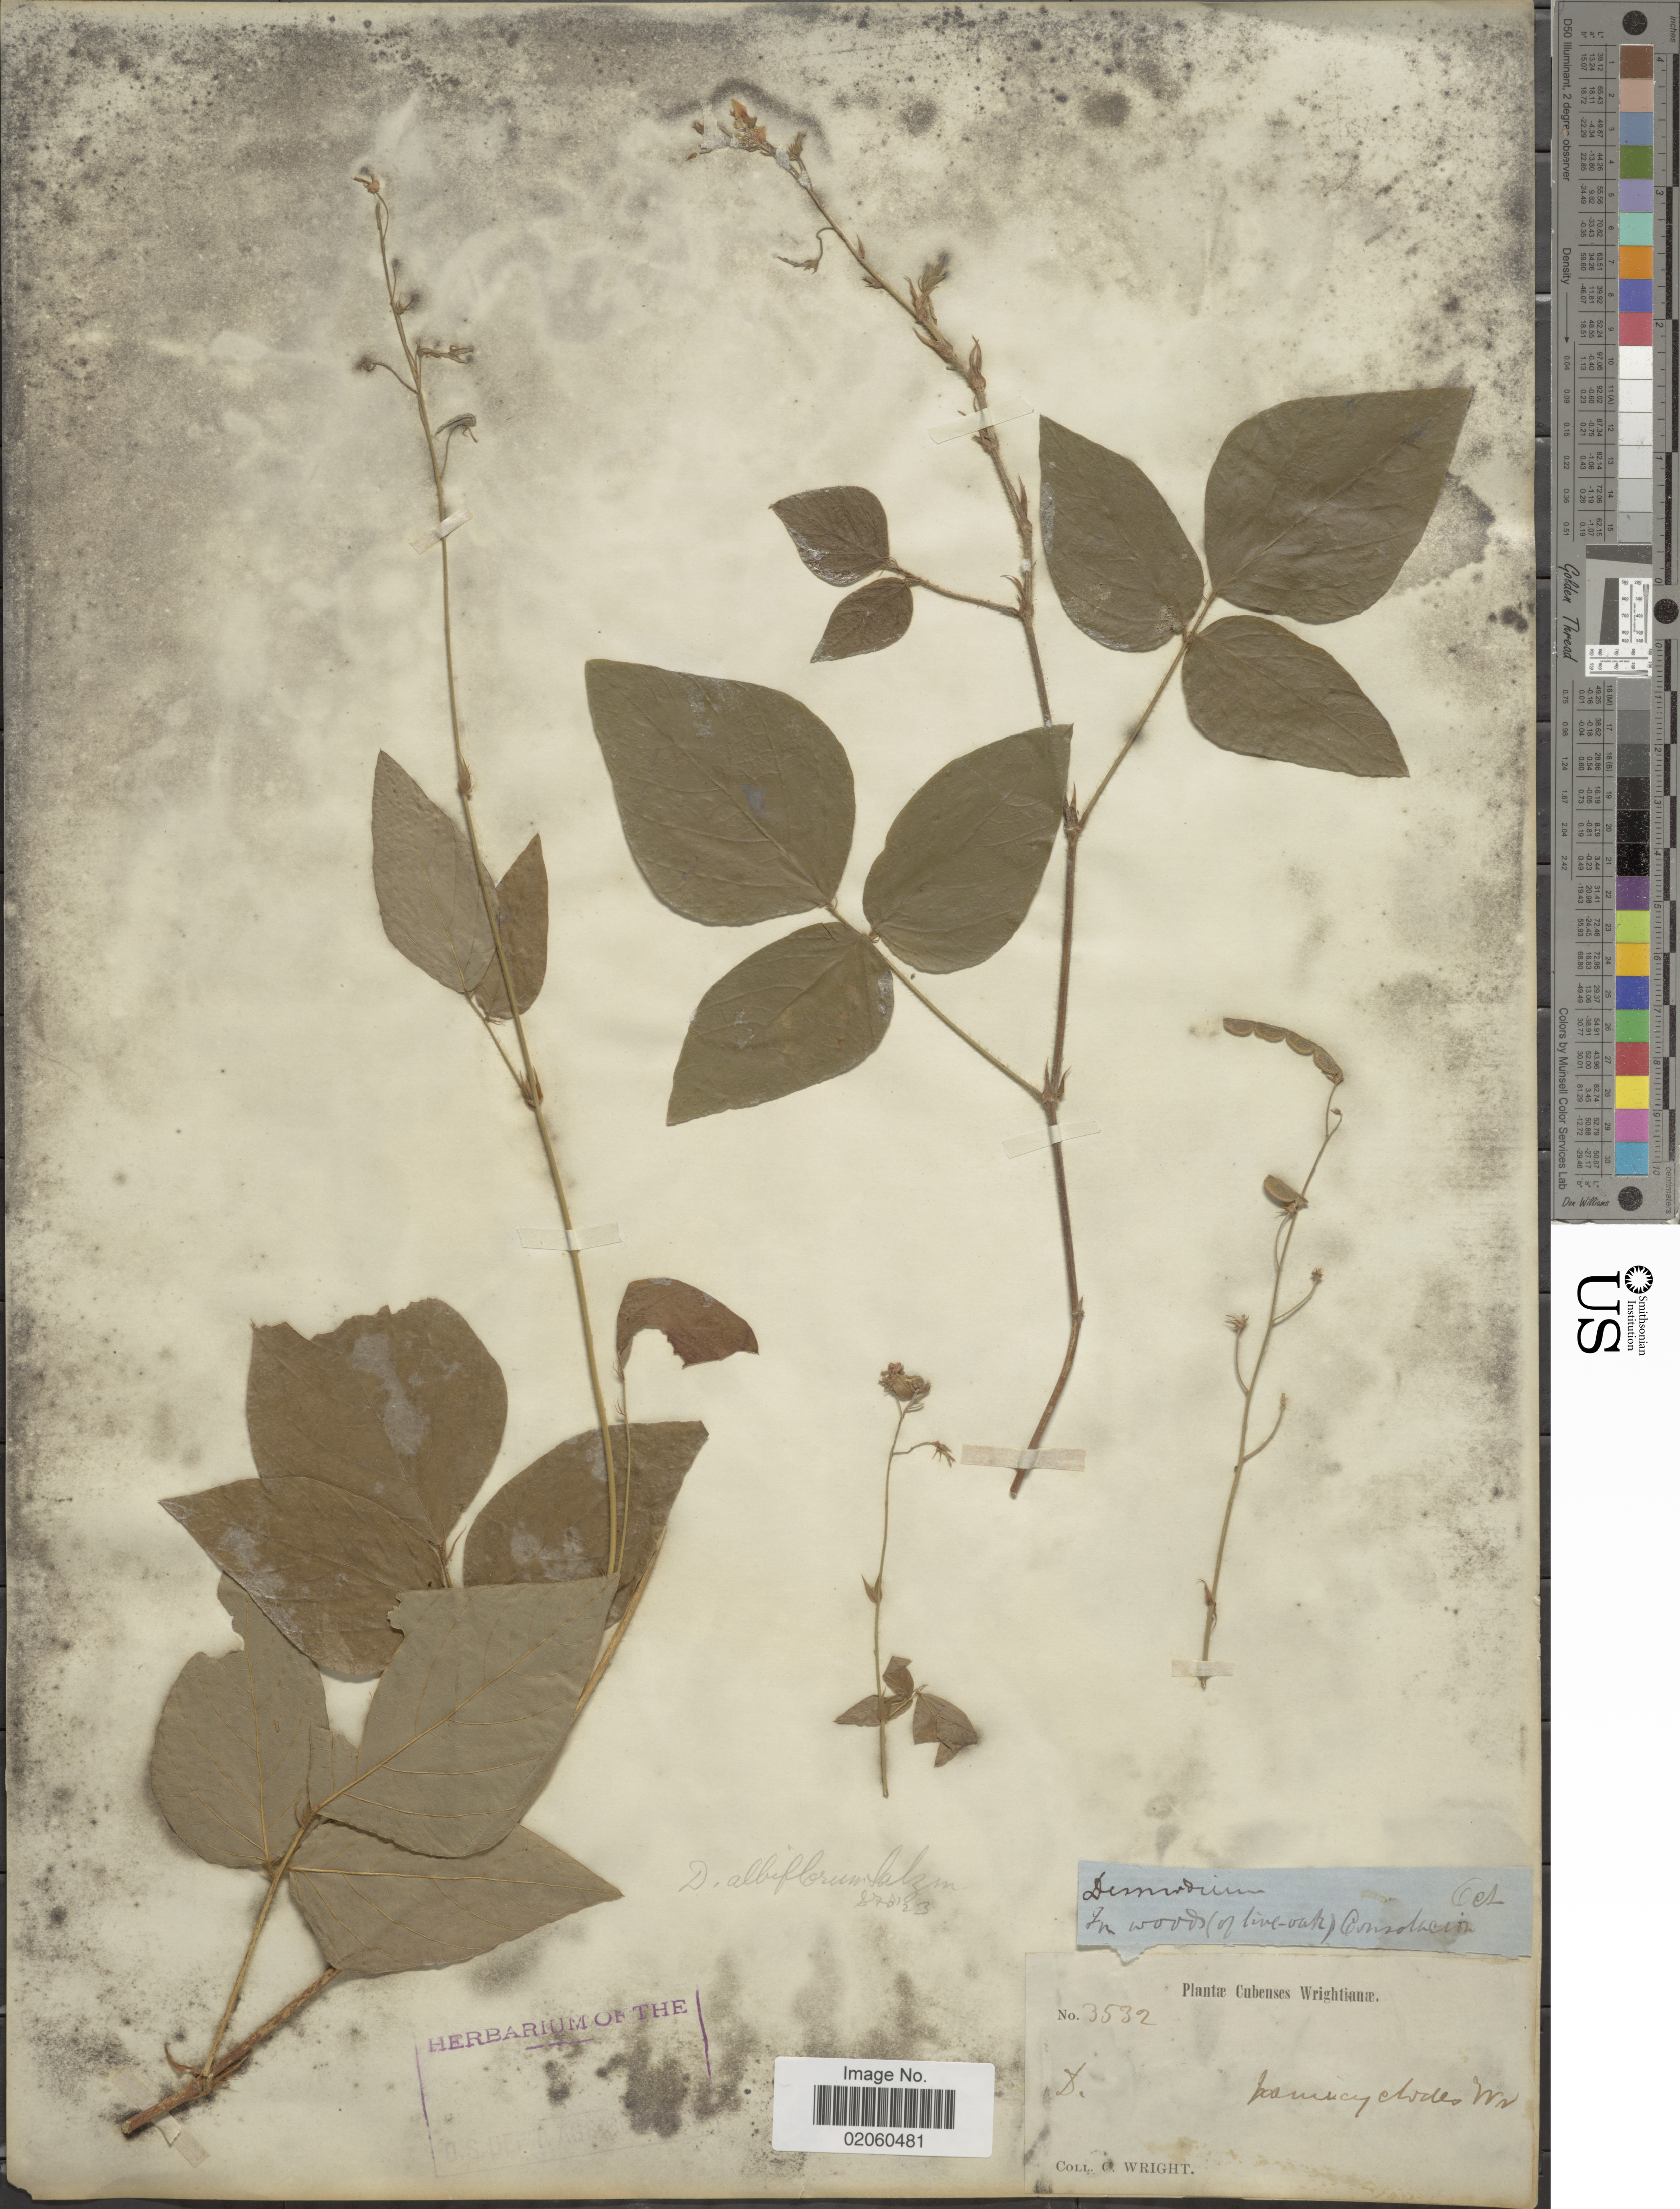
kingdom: Plantae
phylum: Tracheophyta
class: Magnoliopsida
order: Fabales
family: Fabaceae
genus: Desmodium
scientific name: Desmodium affine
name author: Schltdl.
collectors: C. Wright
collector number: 3532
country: Cuba